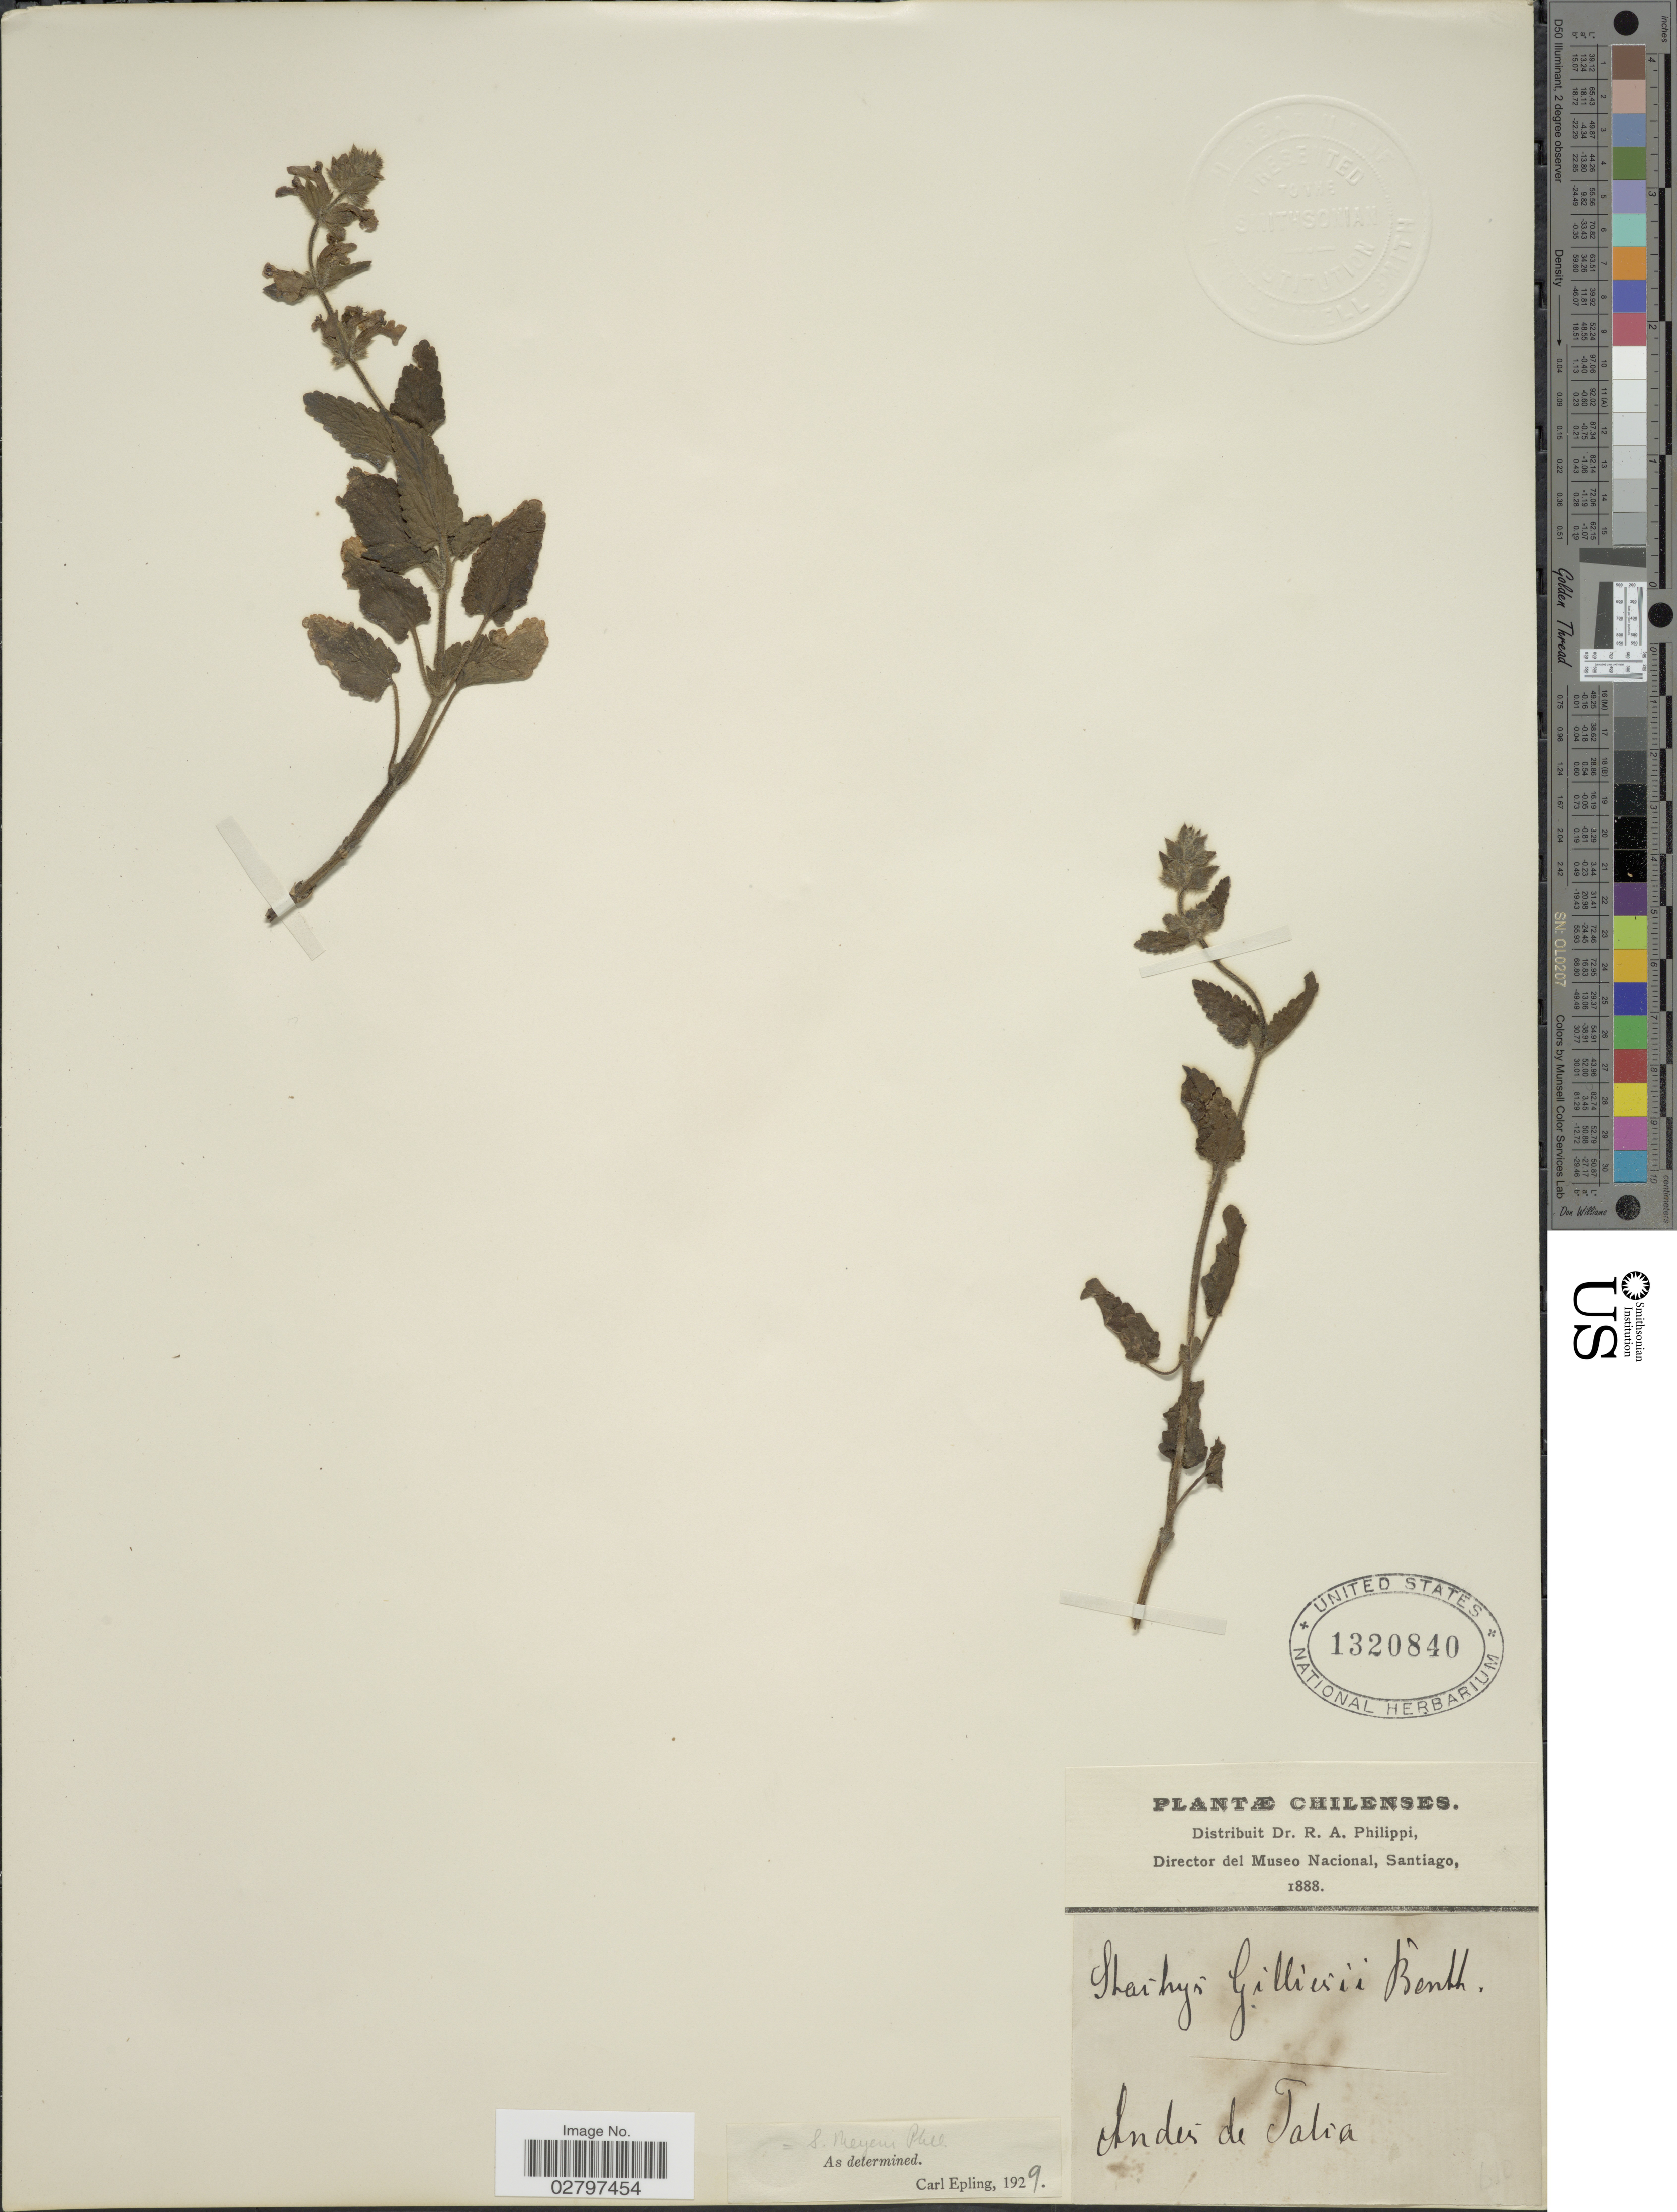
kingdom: Plantae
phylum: Tracheophyta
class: Magnoliopsida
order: Lamiales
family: Lamiaceae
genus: Stachys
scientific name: Stachys gilliesii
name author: Benth.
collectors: R. A. Philippi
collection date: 1888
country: Chile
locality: Andes de Tatia.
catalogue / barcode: US 1320840